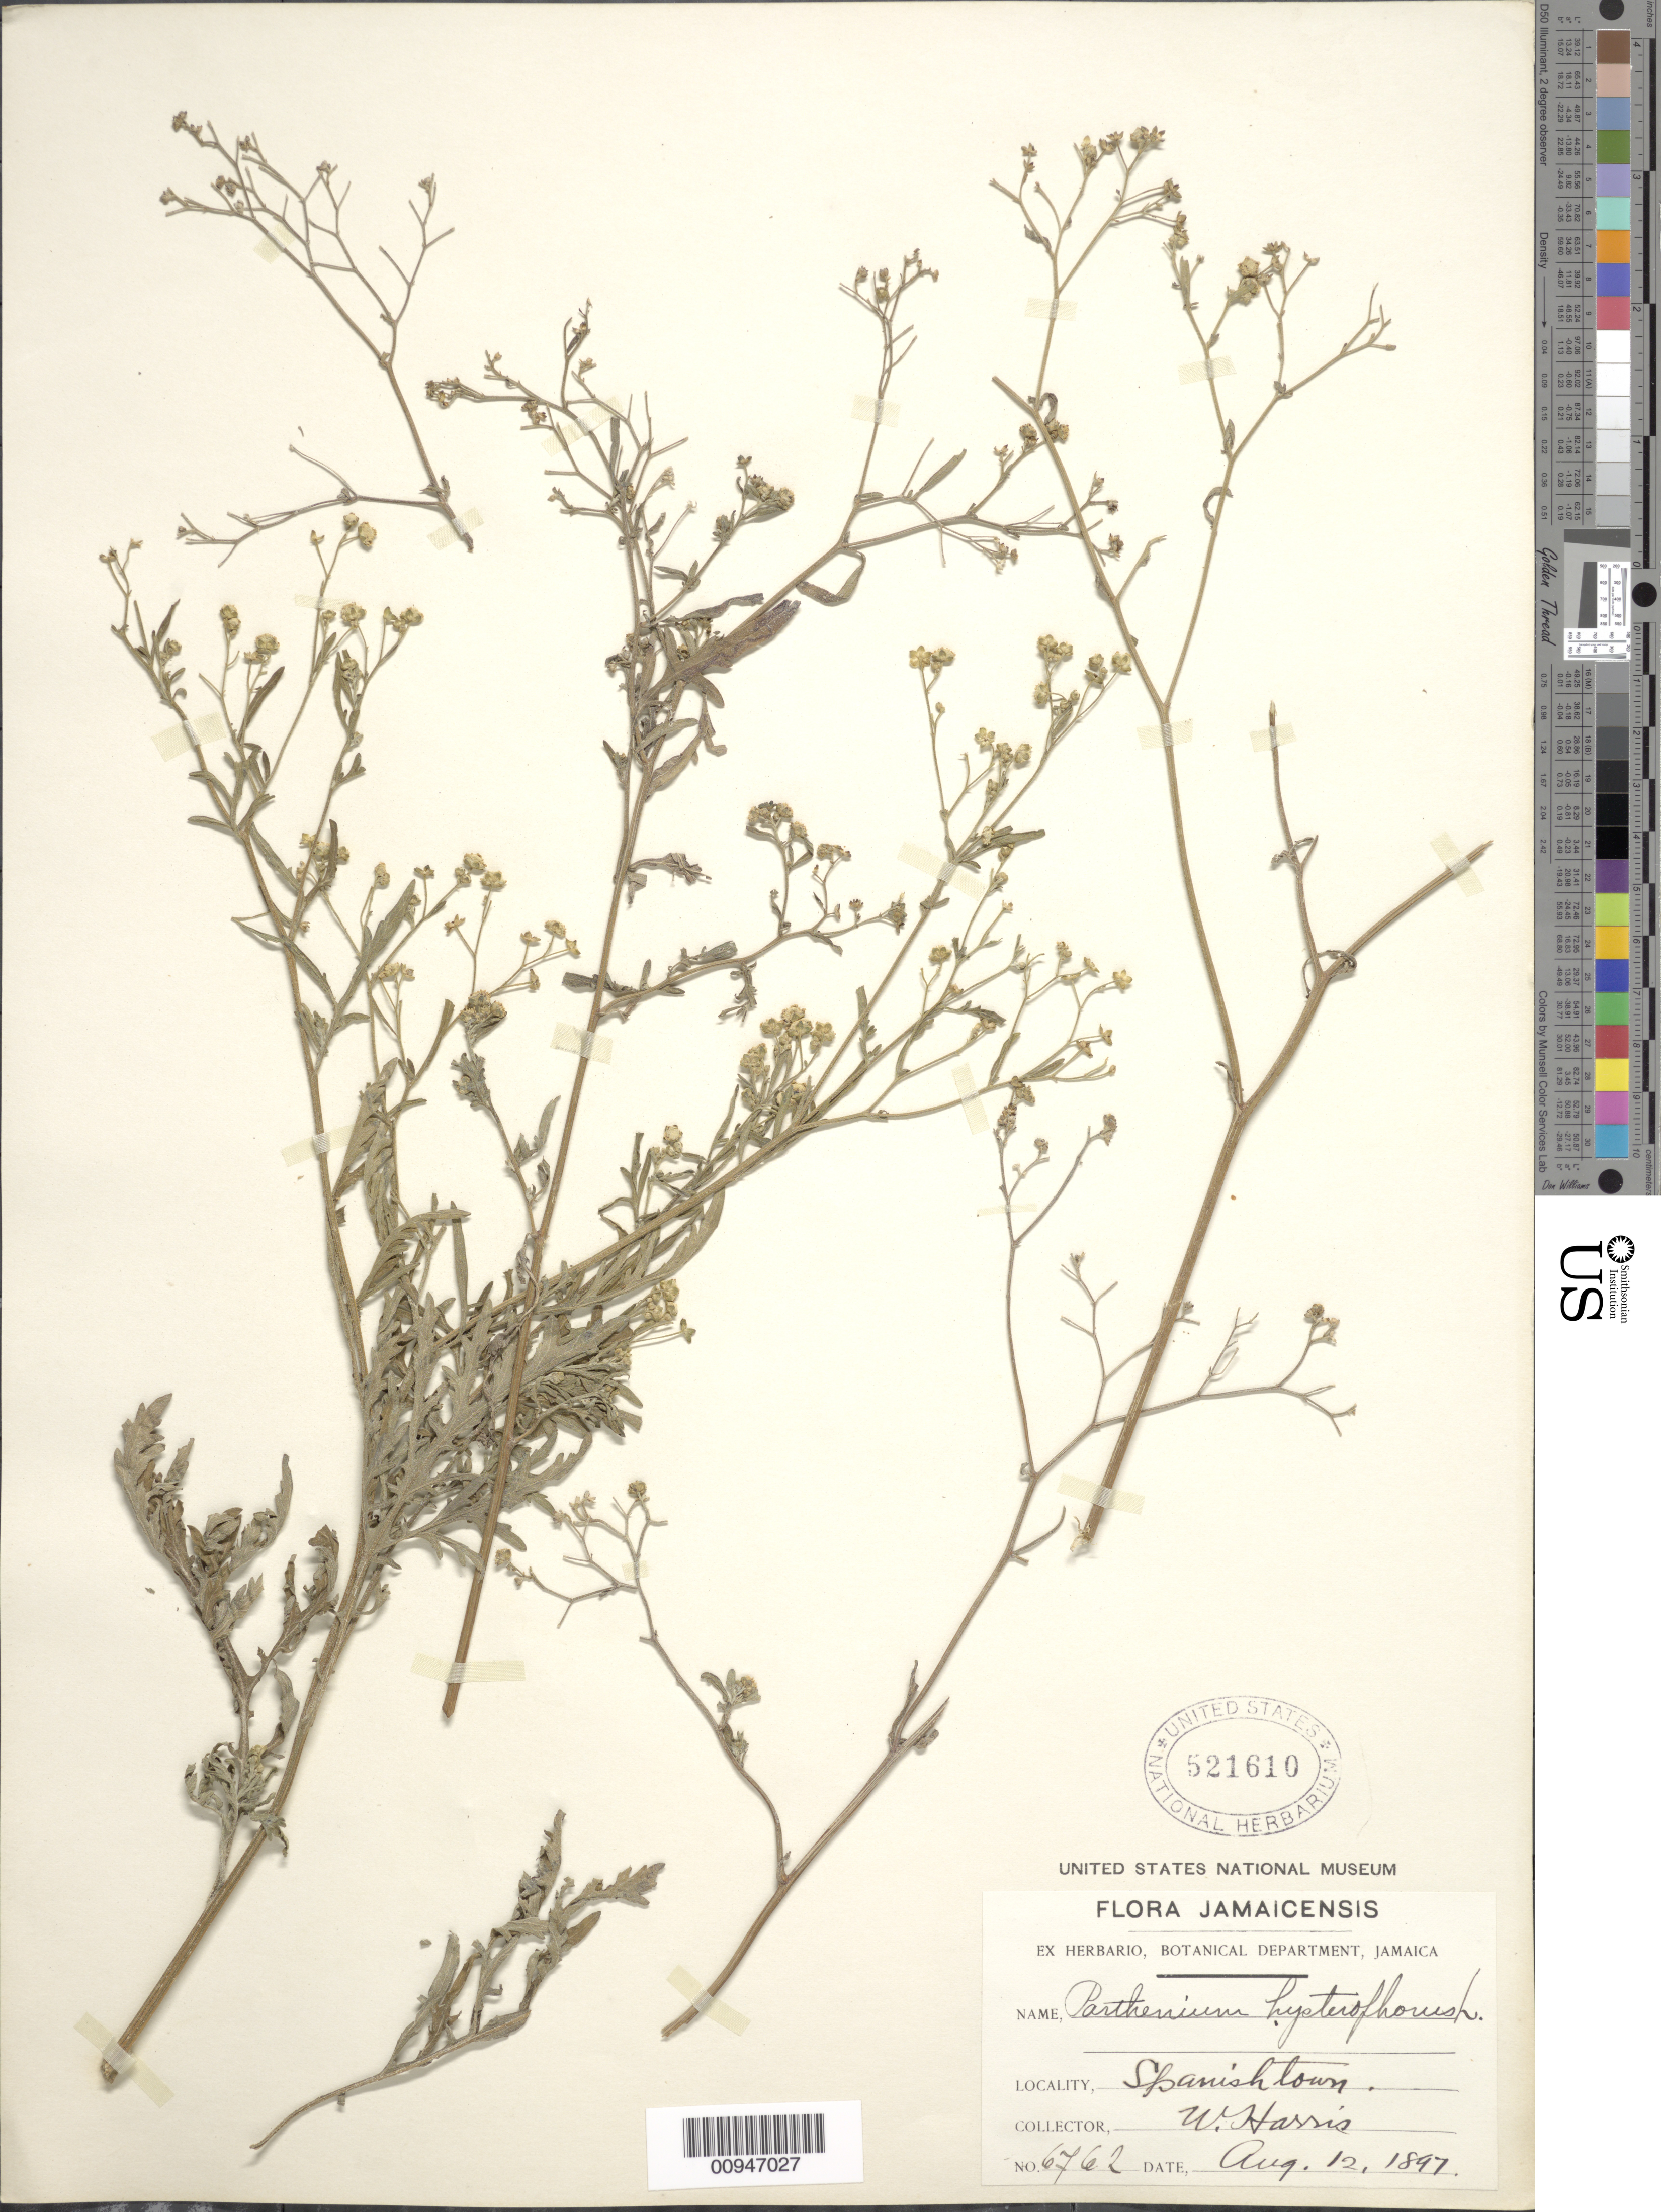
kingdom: Plantae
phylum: Tracheophyta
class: Magnoliopsida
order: Asterales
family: Asteraceae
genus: Parthenium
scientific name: Parthenium hysterophorus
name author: L.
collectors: W. H. Harris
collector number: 6762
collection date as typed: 12 Aug 1897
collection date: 1897-08-12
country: Jamaica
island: Jamaica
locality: Spanishtown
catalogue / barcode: US 52161